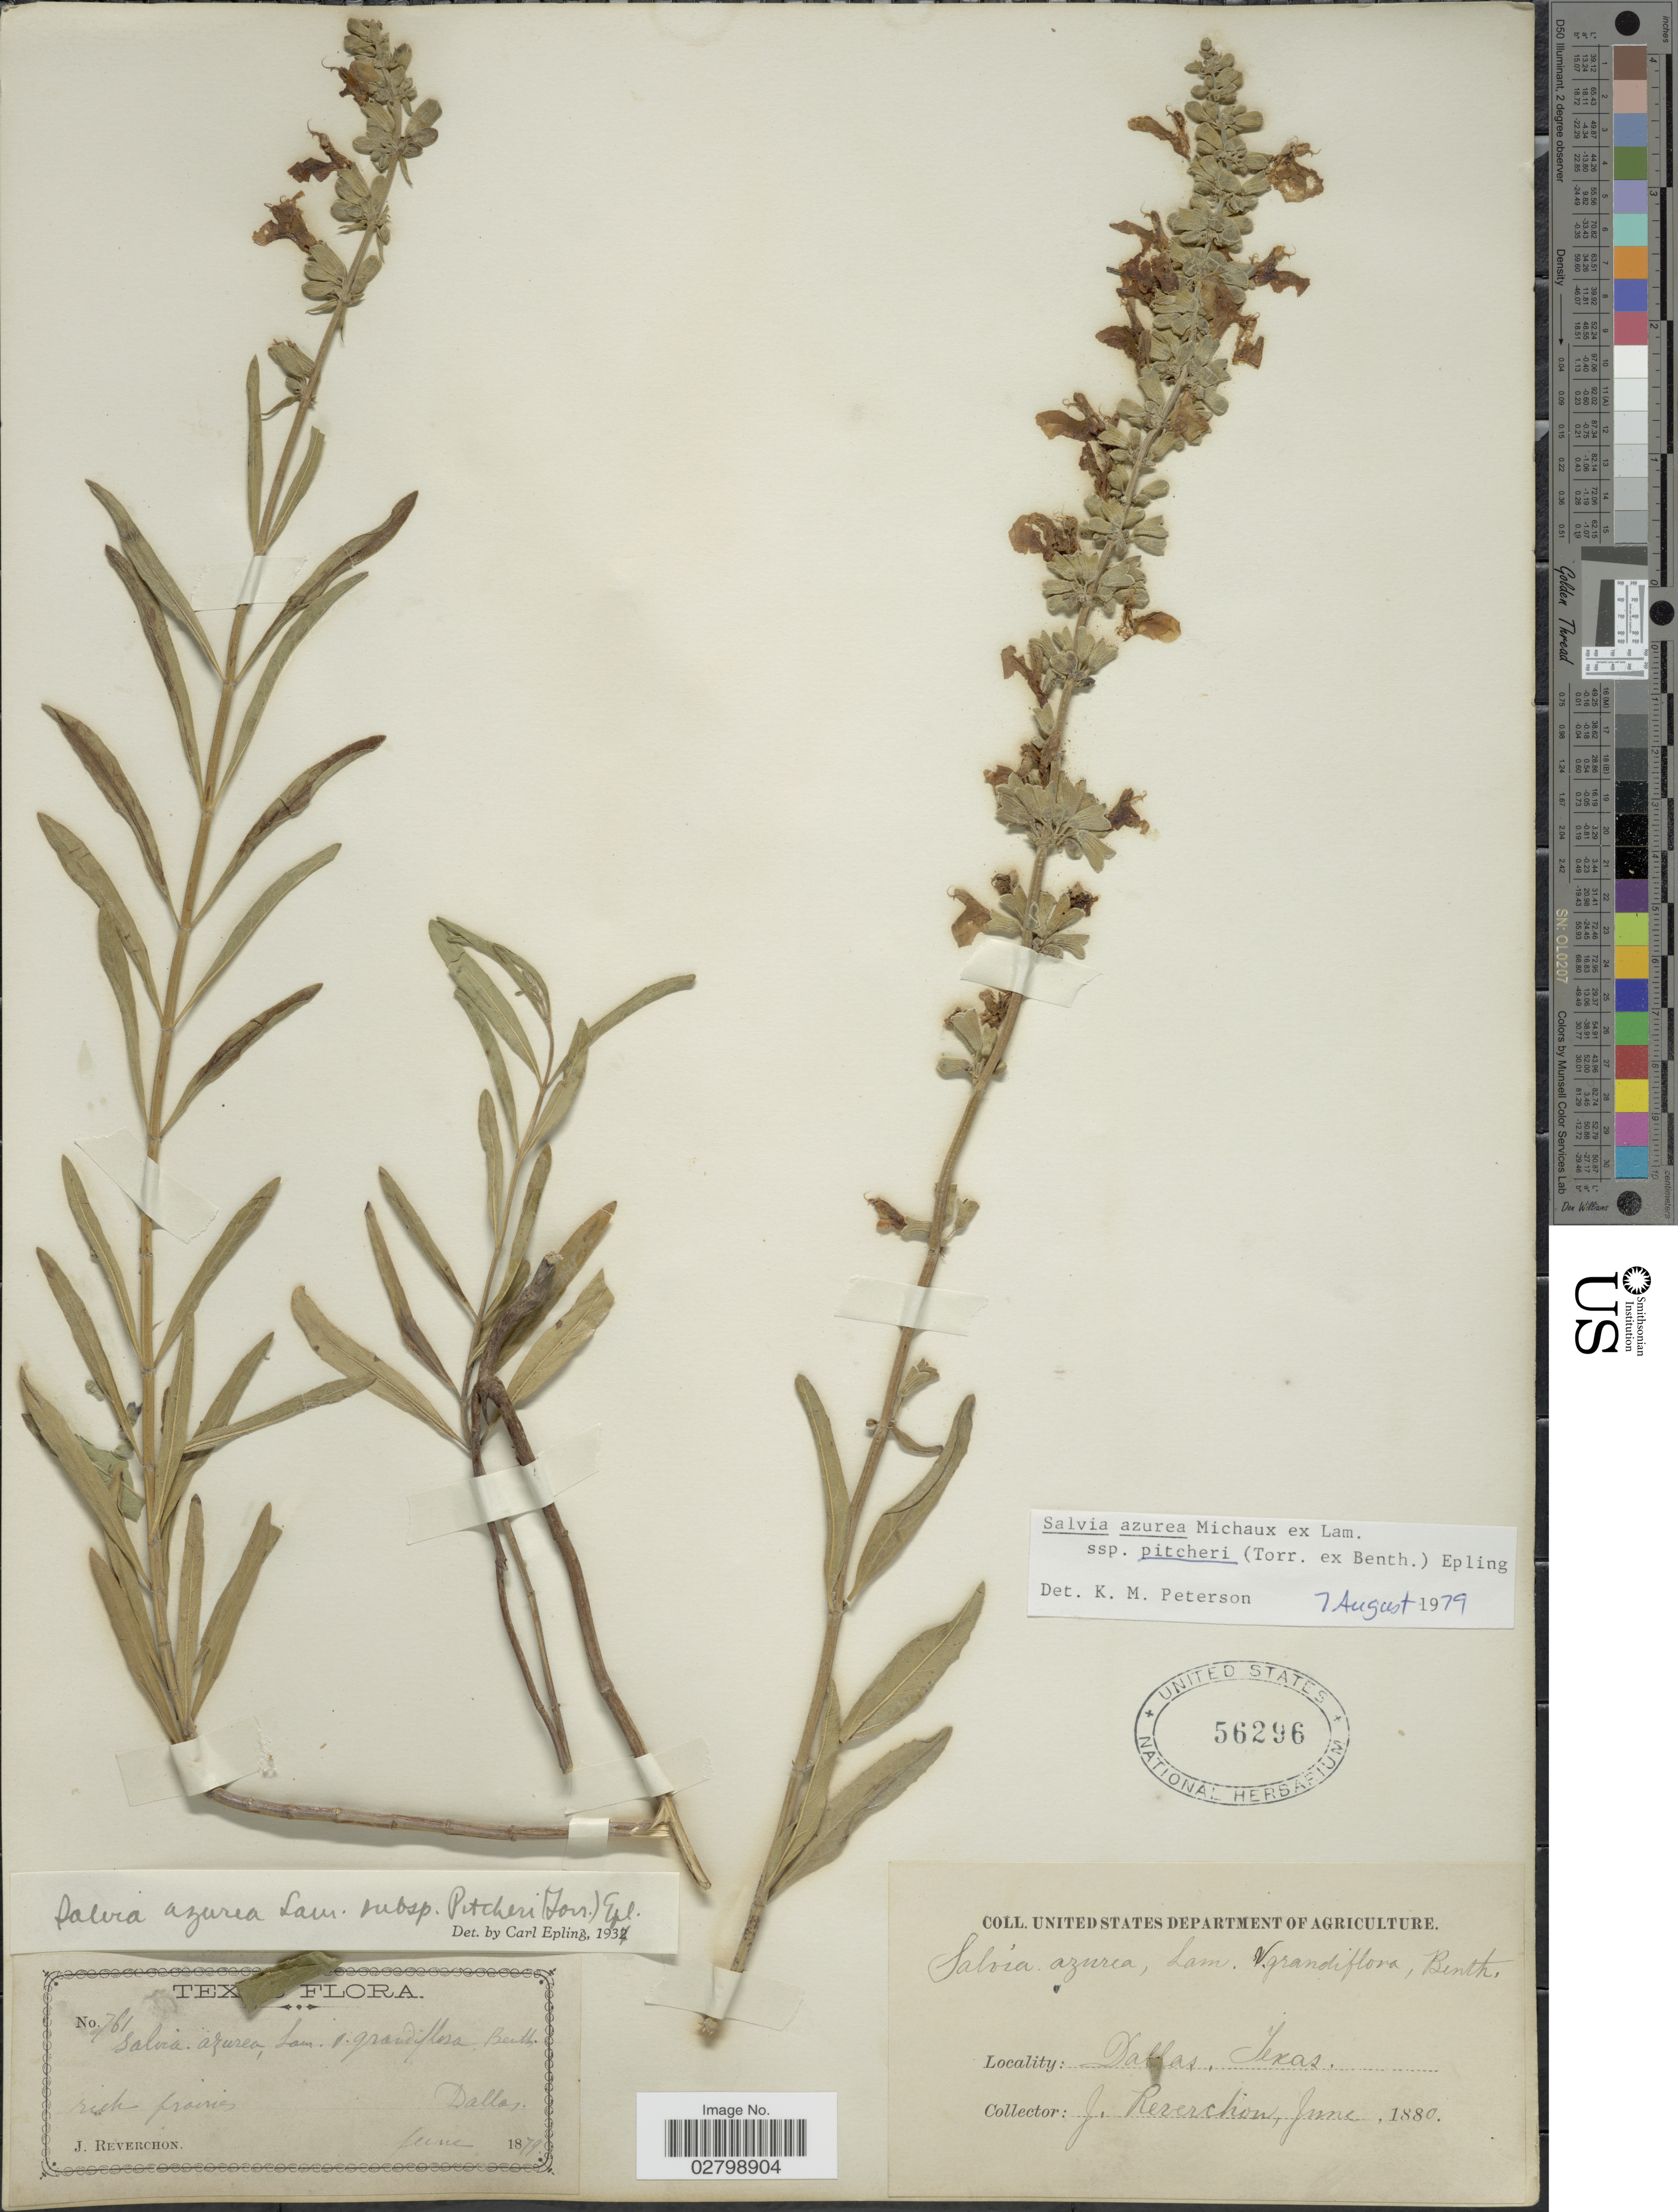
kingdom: Plantae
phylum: Tracheophyta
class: Magnoliopsida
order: Lamiales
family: Lamiaceae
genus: Salvia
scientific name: Salvia azurea subsp. pitcheri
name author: Michx. ex Lam.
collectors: J. Reverchon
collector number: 761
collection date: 1879-06/1880-06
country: United States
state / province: Texas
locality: Dallas.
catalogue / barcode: US 56296